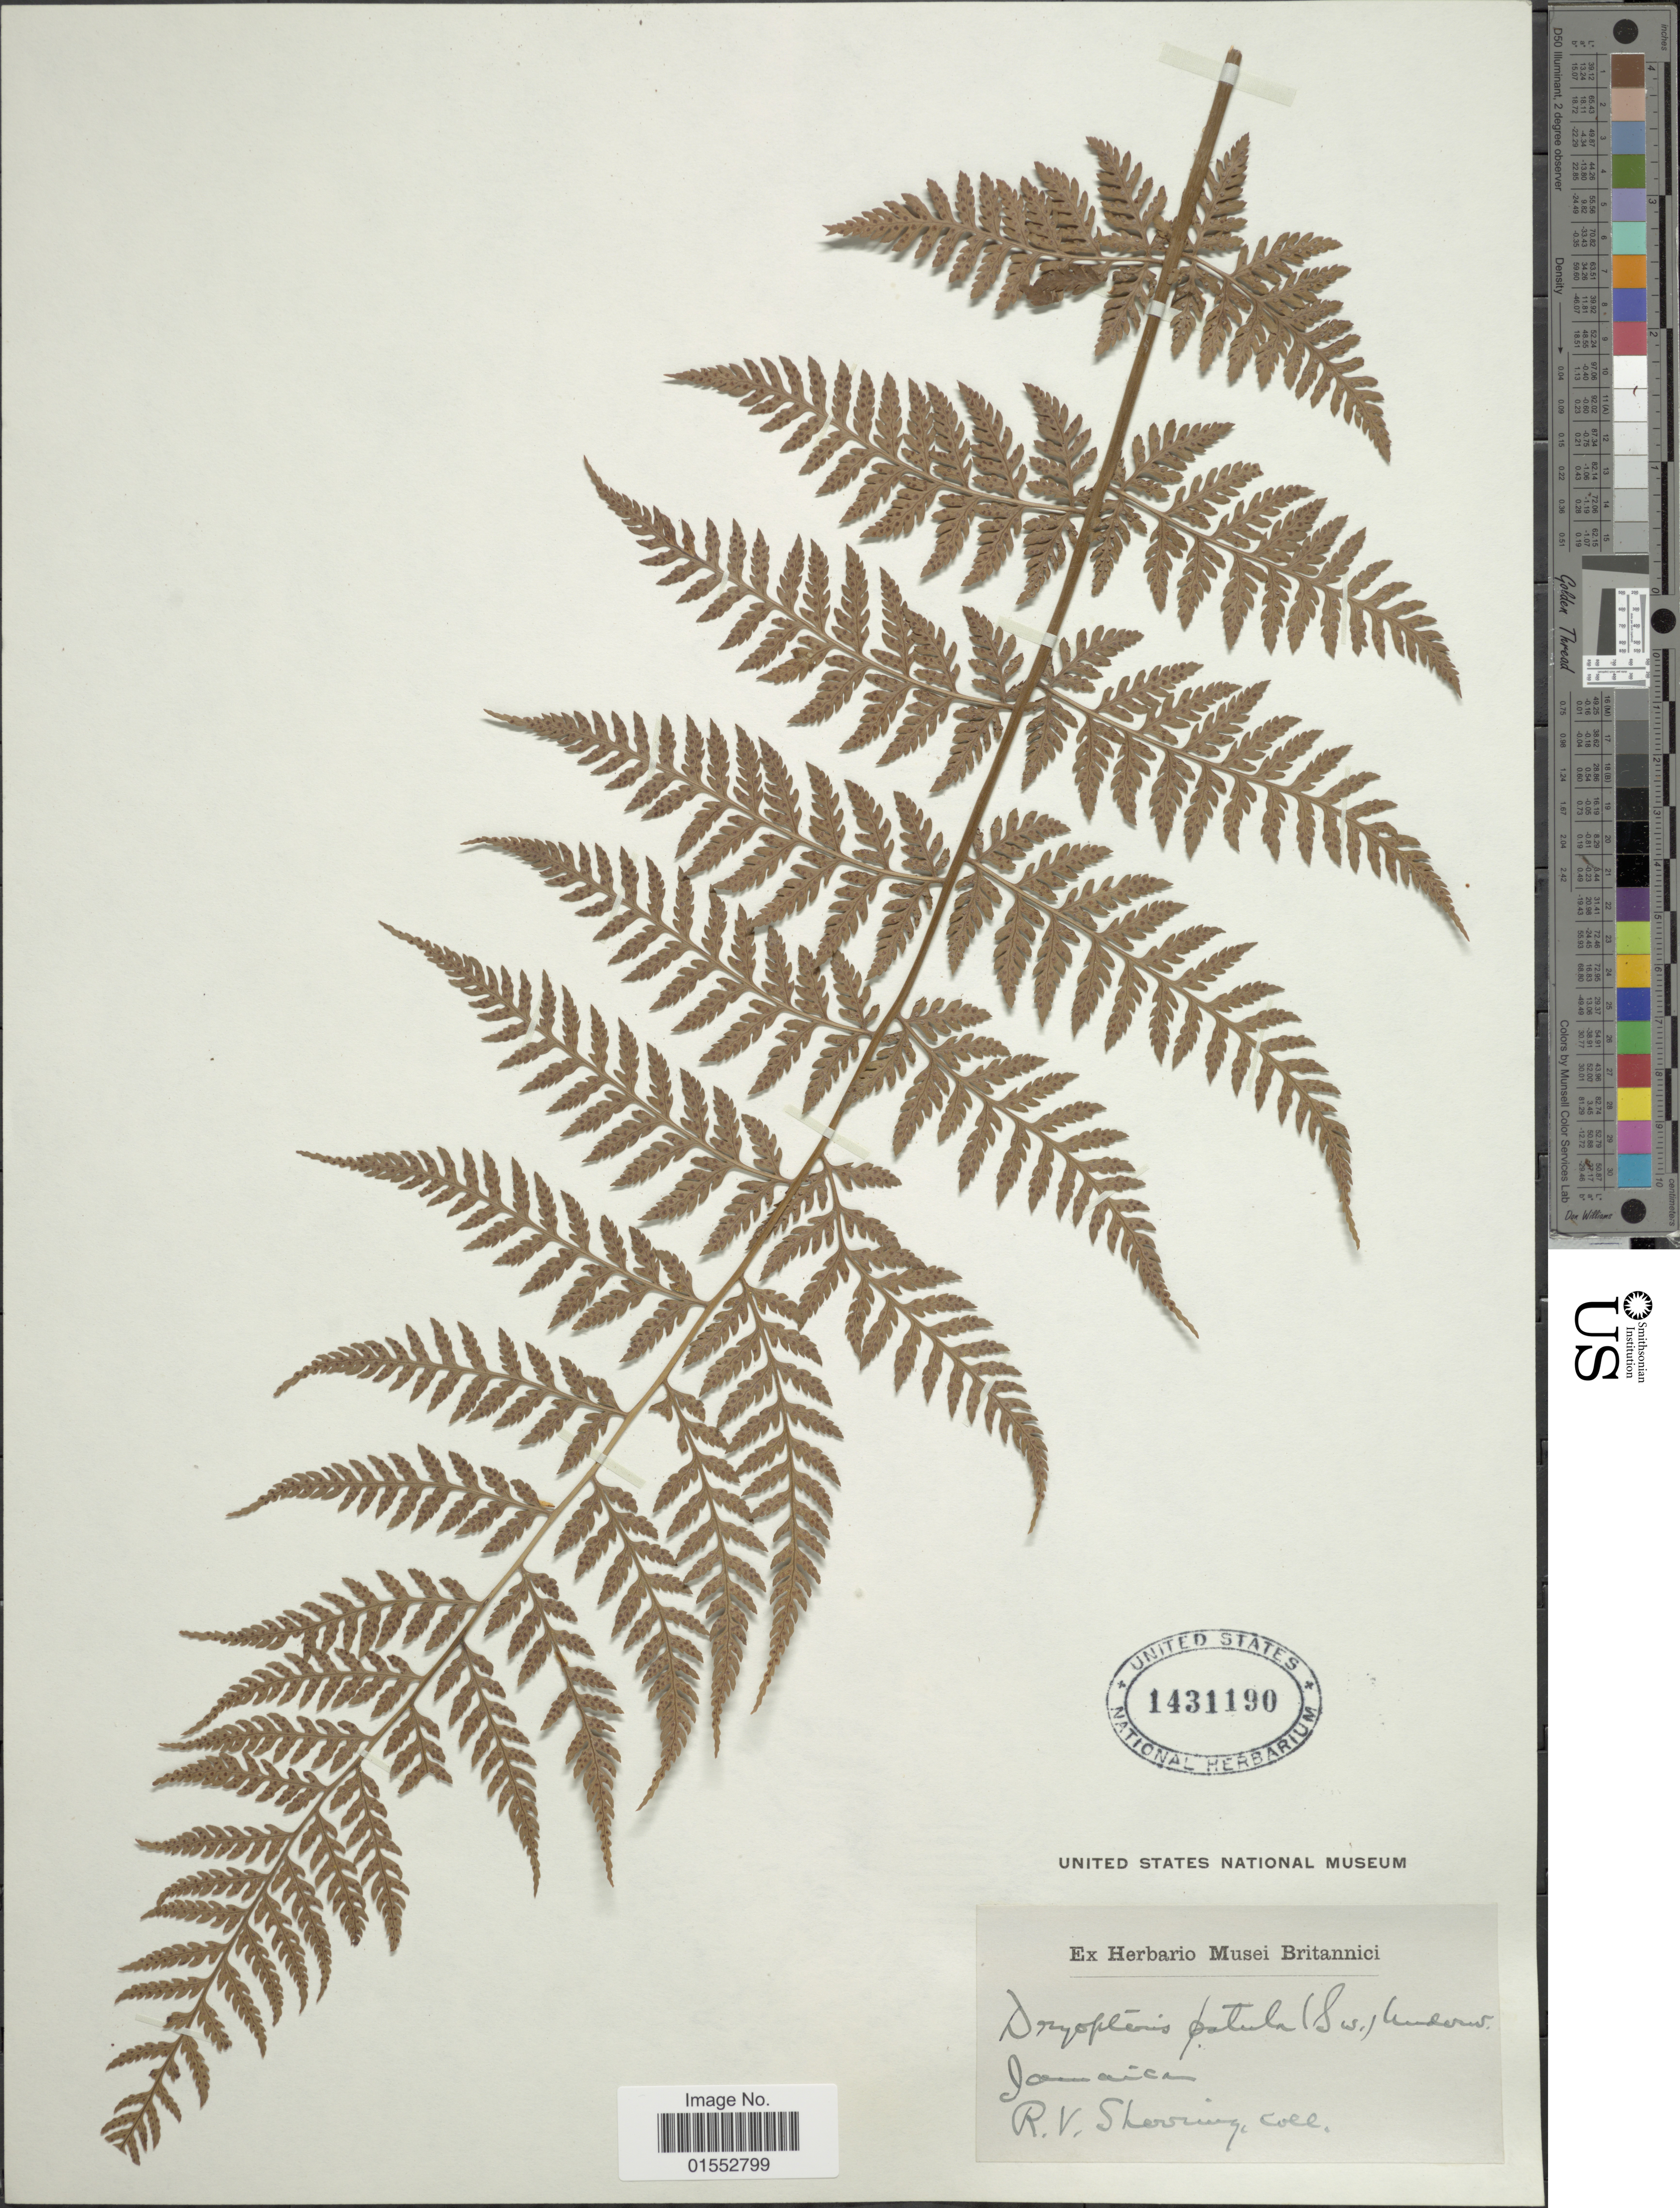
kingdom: Plantae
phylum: Tracheophyta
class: Polypodiopsida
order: Polypodiales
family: Dryopteridaceae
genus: Dryopteris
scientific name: Dryopteris patula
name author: (Sw.) Underw.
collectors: R. Sherring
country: Jamaica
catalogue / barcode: US 1431190